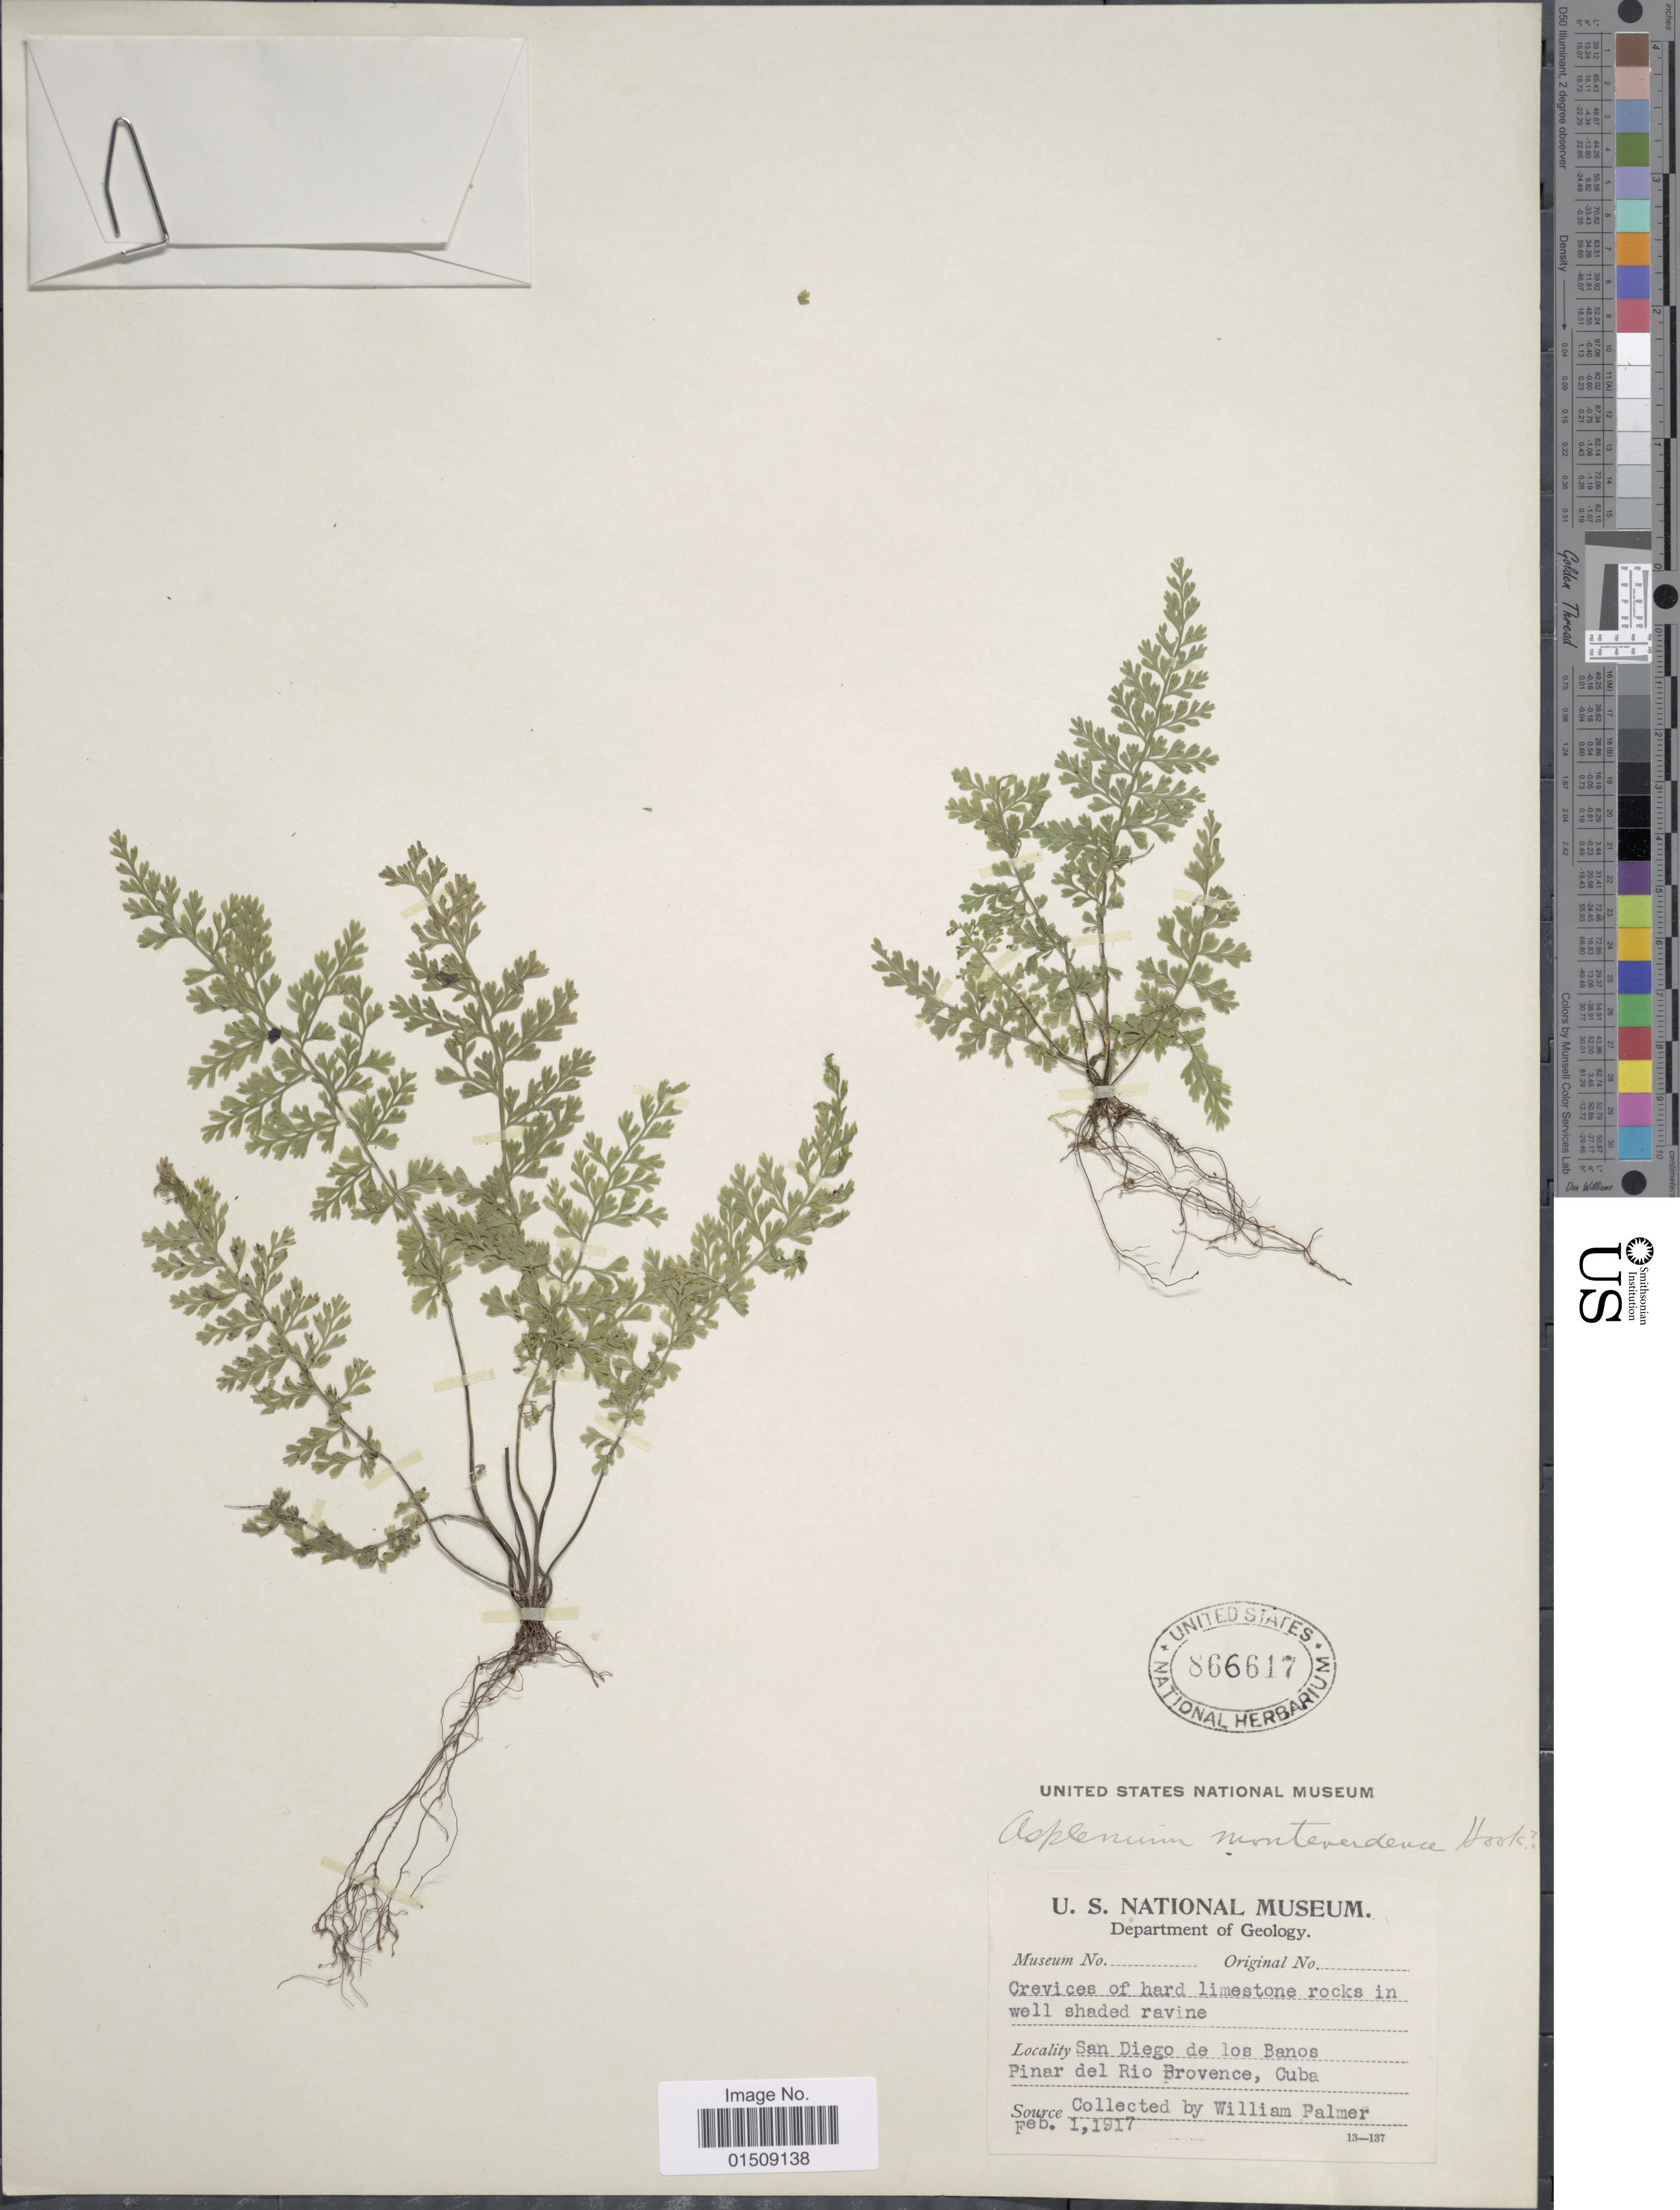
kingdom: Plantae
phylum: Tracheophyta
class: Polypodiopsida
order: Polypodiales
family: Aspleniaceae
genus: Asplenium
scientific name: Asplenium myriophyllum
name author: (Sw.) C. Presl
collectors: W. Palmer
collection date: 1917-02-01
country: Cuba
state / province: Pinar del Río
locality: San Diego de los Banos, Pinar del Rio Provence, Cuba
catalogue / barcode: US 866617